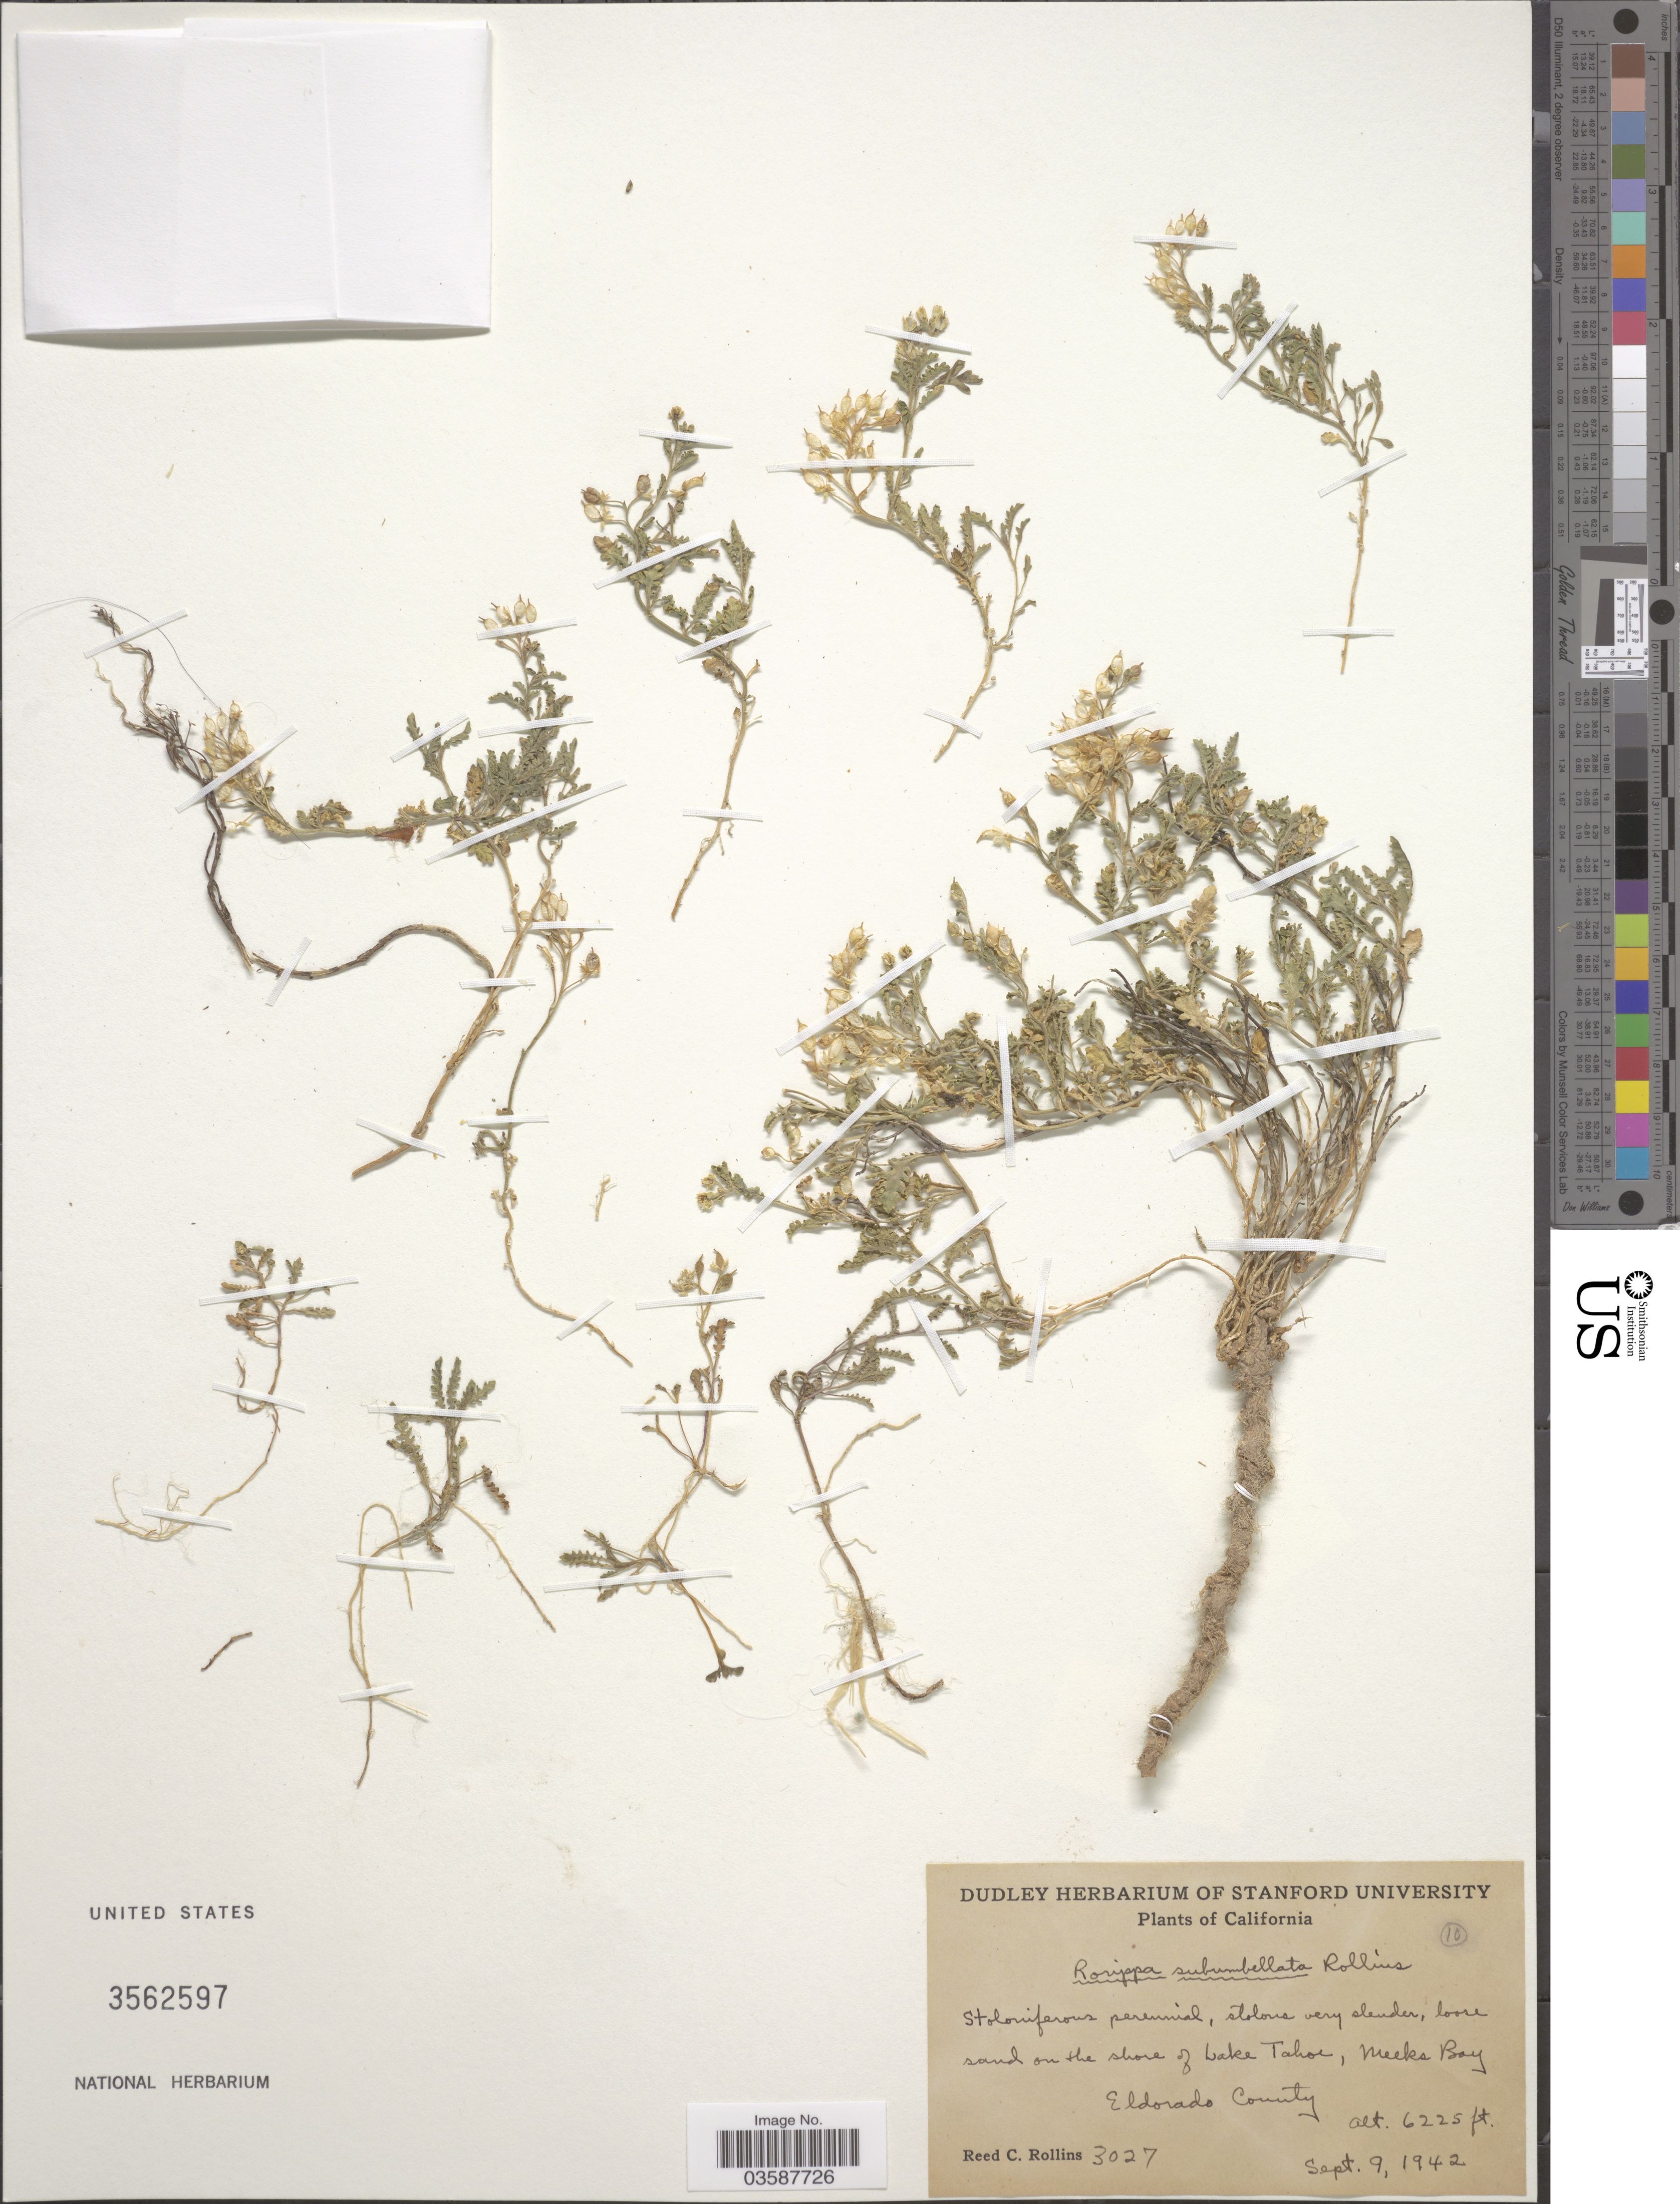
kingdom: Plantae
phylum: Tracheophyta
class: Magnoliopsida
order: Brassicales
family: Brassicaceae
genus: Rorippa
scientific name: Rorippa subumbellata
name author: Rollins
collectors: R. C. Rollins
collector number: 3027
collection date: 1942-09-09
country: United States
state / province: California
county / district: El Dorado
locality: Loose sand on the shore of Lake Tahoe, Meeks Bay. Eldorado County.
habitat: sand on the shore of lake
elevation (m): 1897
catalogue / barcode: US 3562597